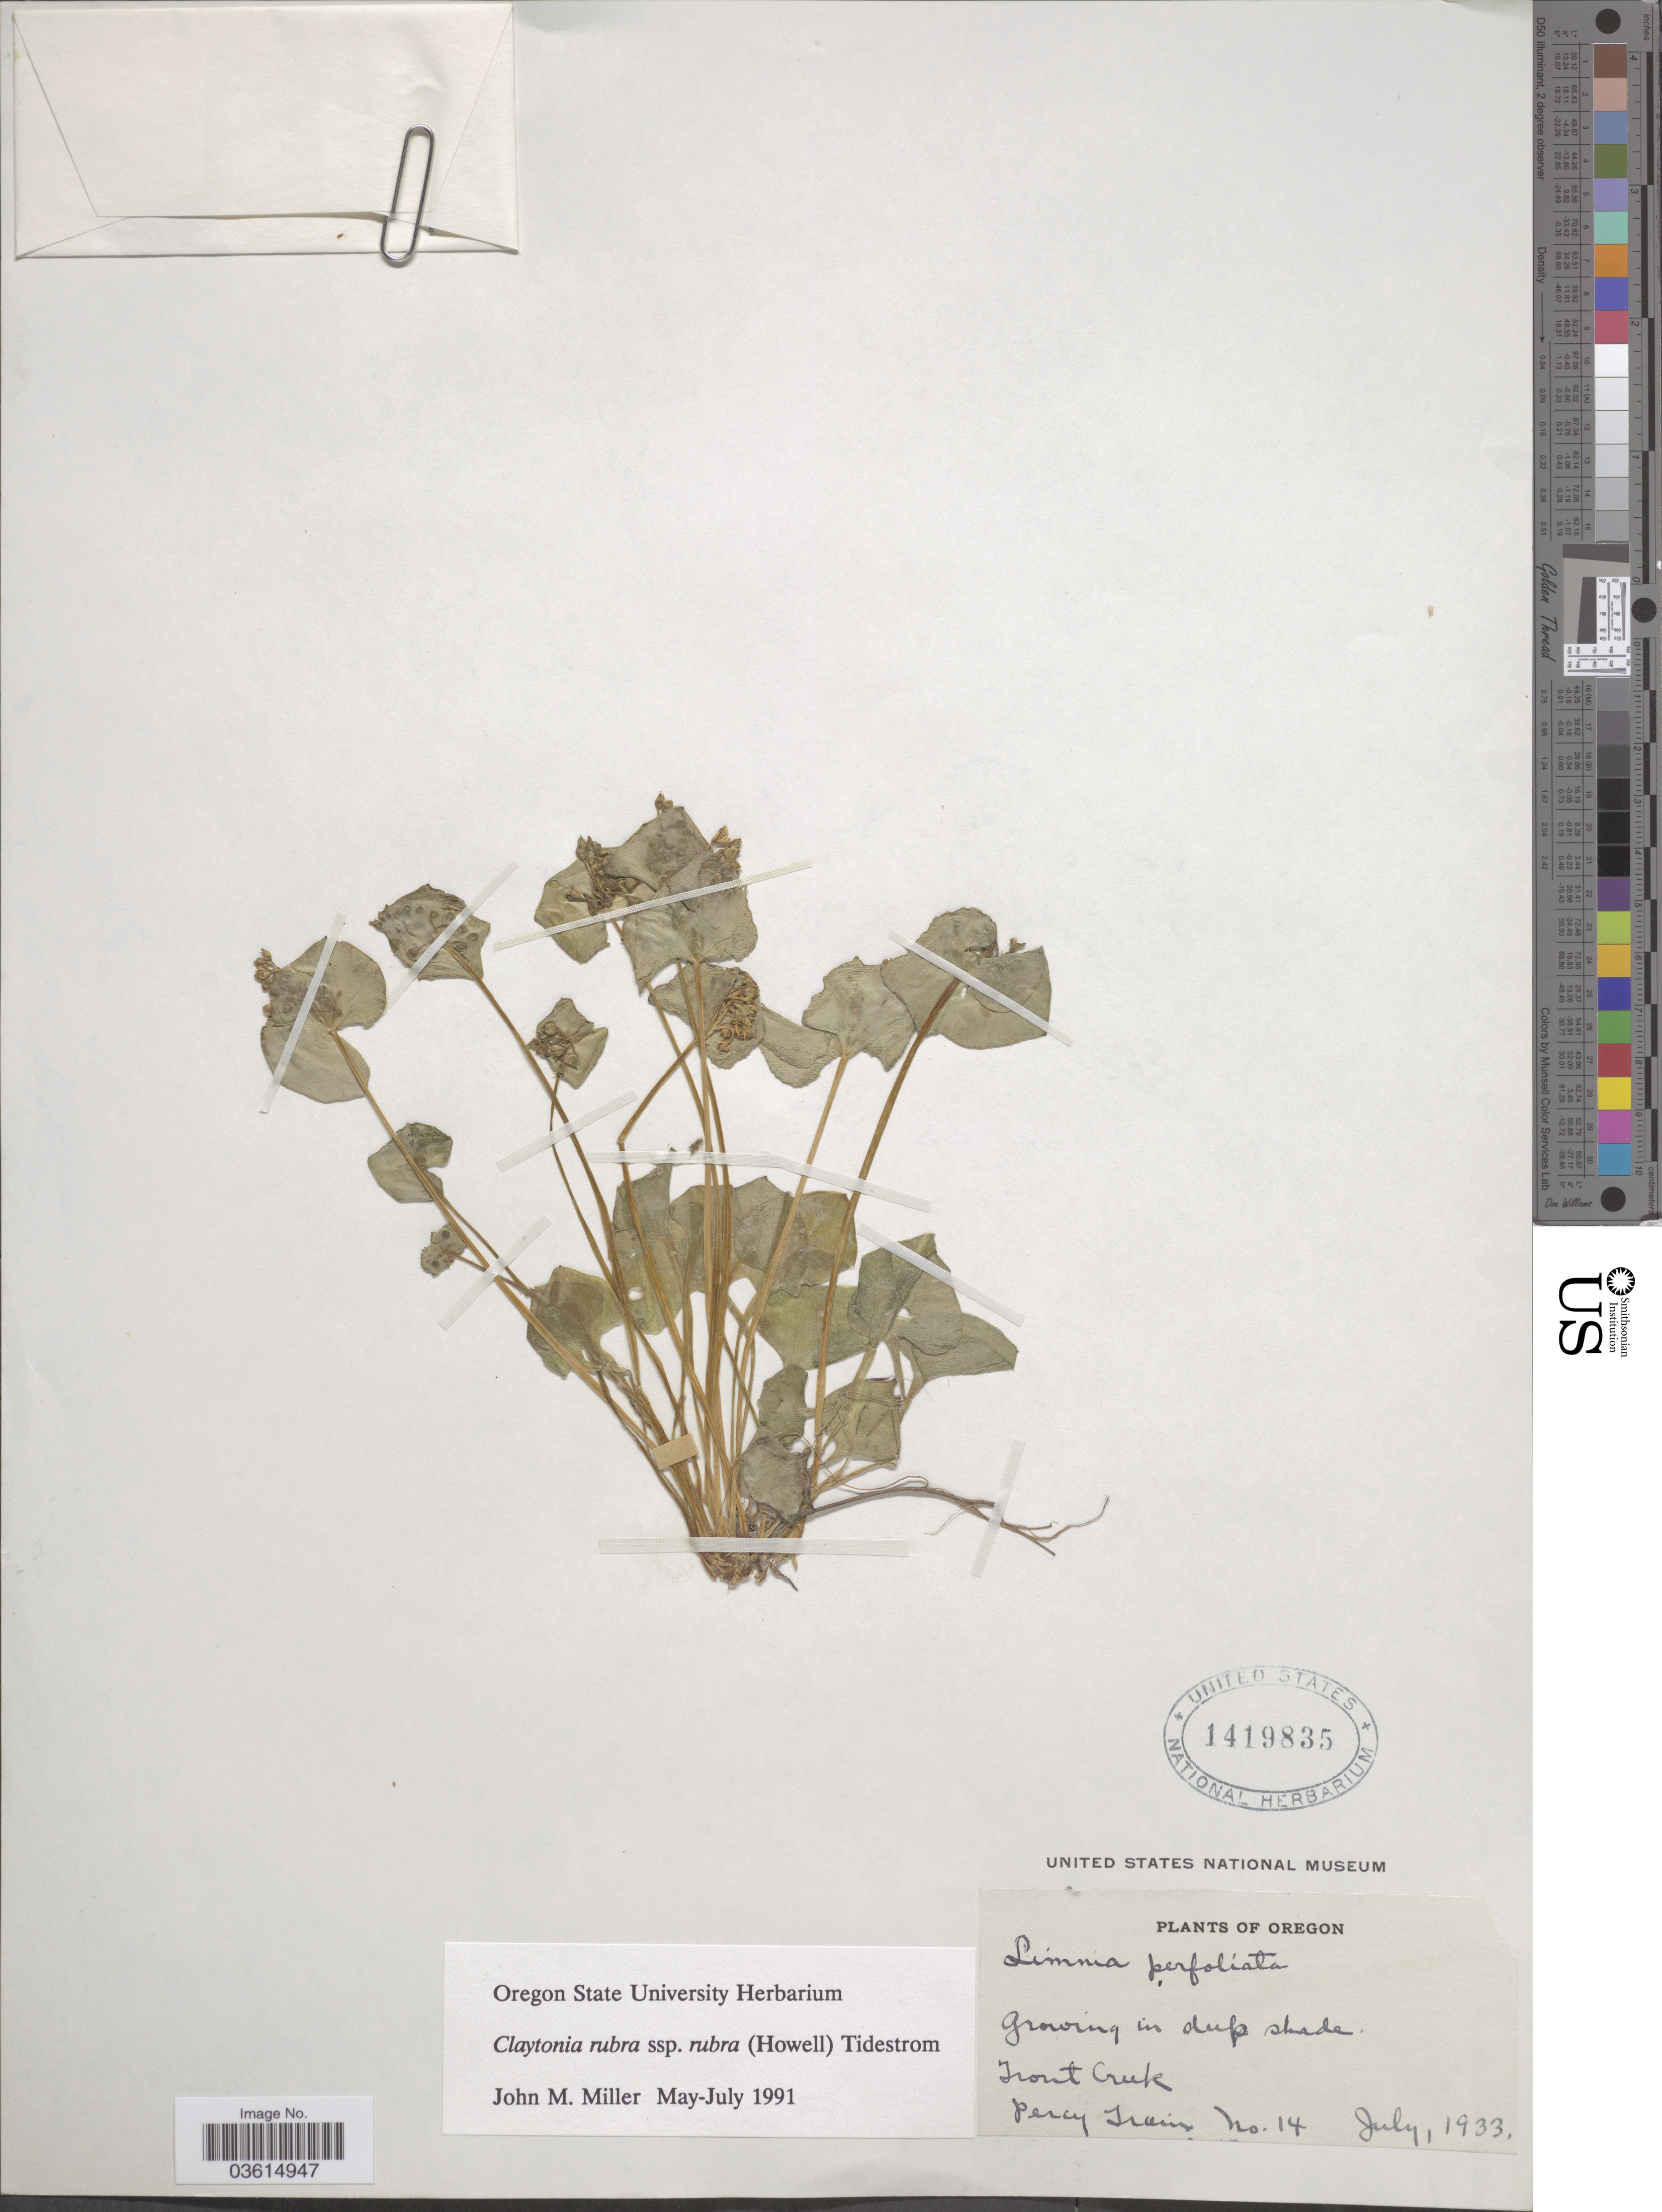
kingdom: Plantae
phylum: Tracheophyta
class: Magnoliopsida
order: Caryophyllales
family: Montiaceae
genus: Claytonia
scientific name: Claytonia rubra subsp. rubra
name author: (Howell) Tidestr.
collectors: P. Train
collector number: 14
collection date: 1933-07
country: United States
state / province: Oregon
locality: Trout Creek.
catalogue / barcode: US 1419835